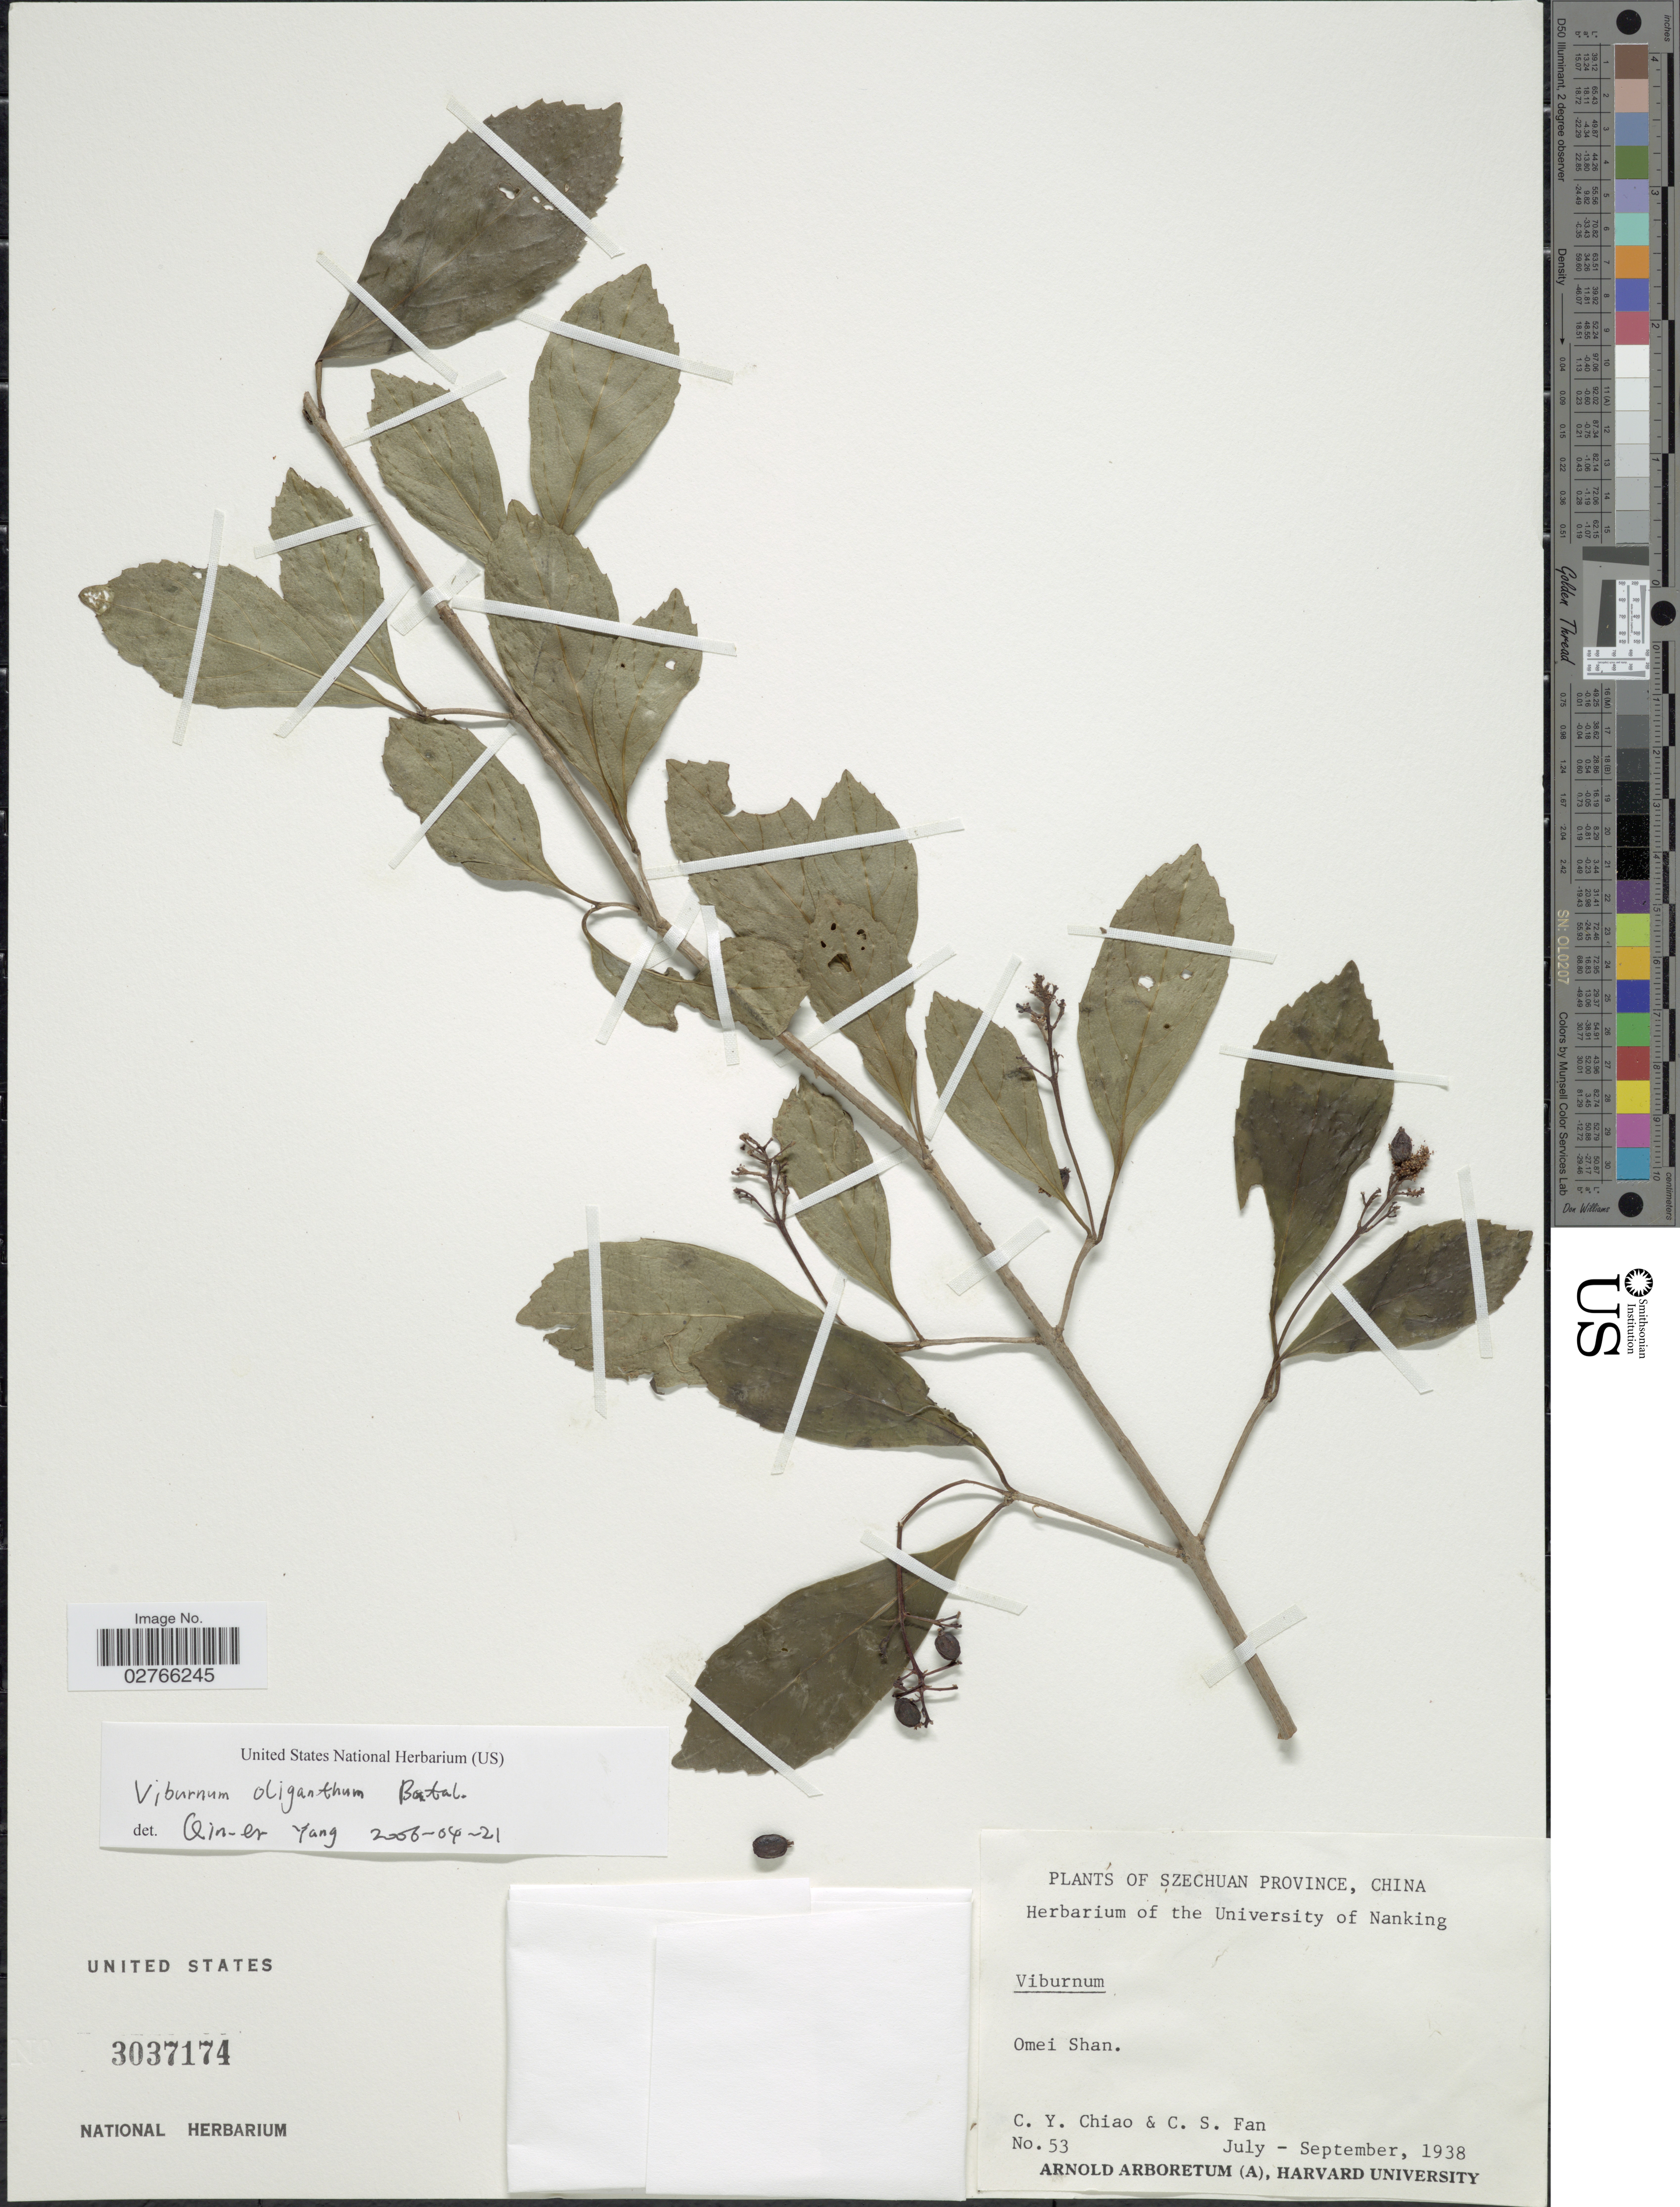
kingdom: Plantae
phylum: Tracheophyta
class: Magnoliopsida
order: Dipsacales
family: Viburnaceae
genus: Viburnum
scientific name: Viburnum oliganthum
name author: Batalin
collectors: C. Y. Chiao & C. S. Fan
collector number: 53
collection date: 1938-07/1938-09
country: China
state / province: Sichuan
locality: Szechuan Province, Omei Shan.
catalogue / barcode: US 3037174